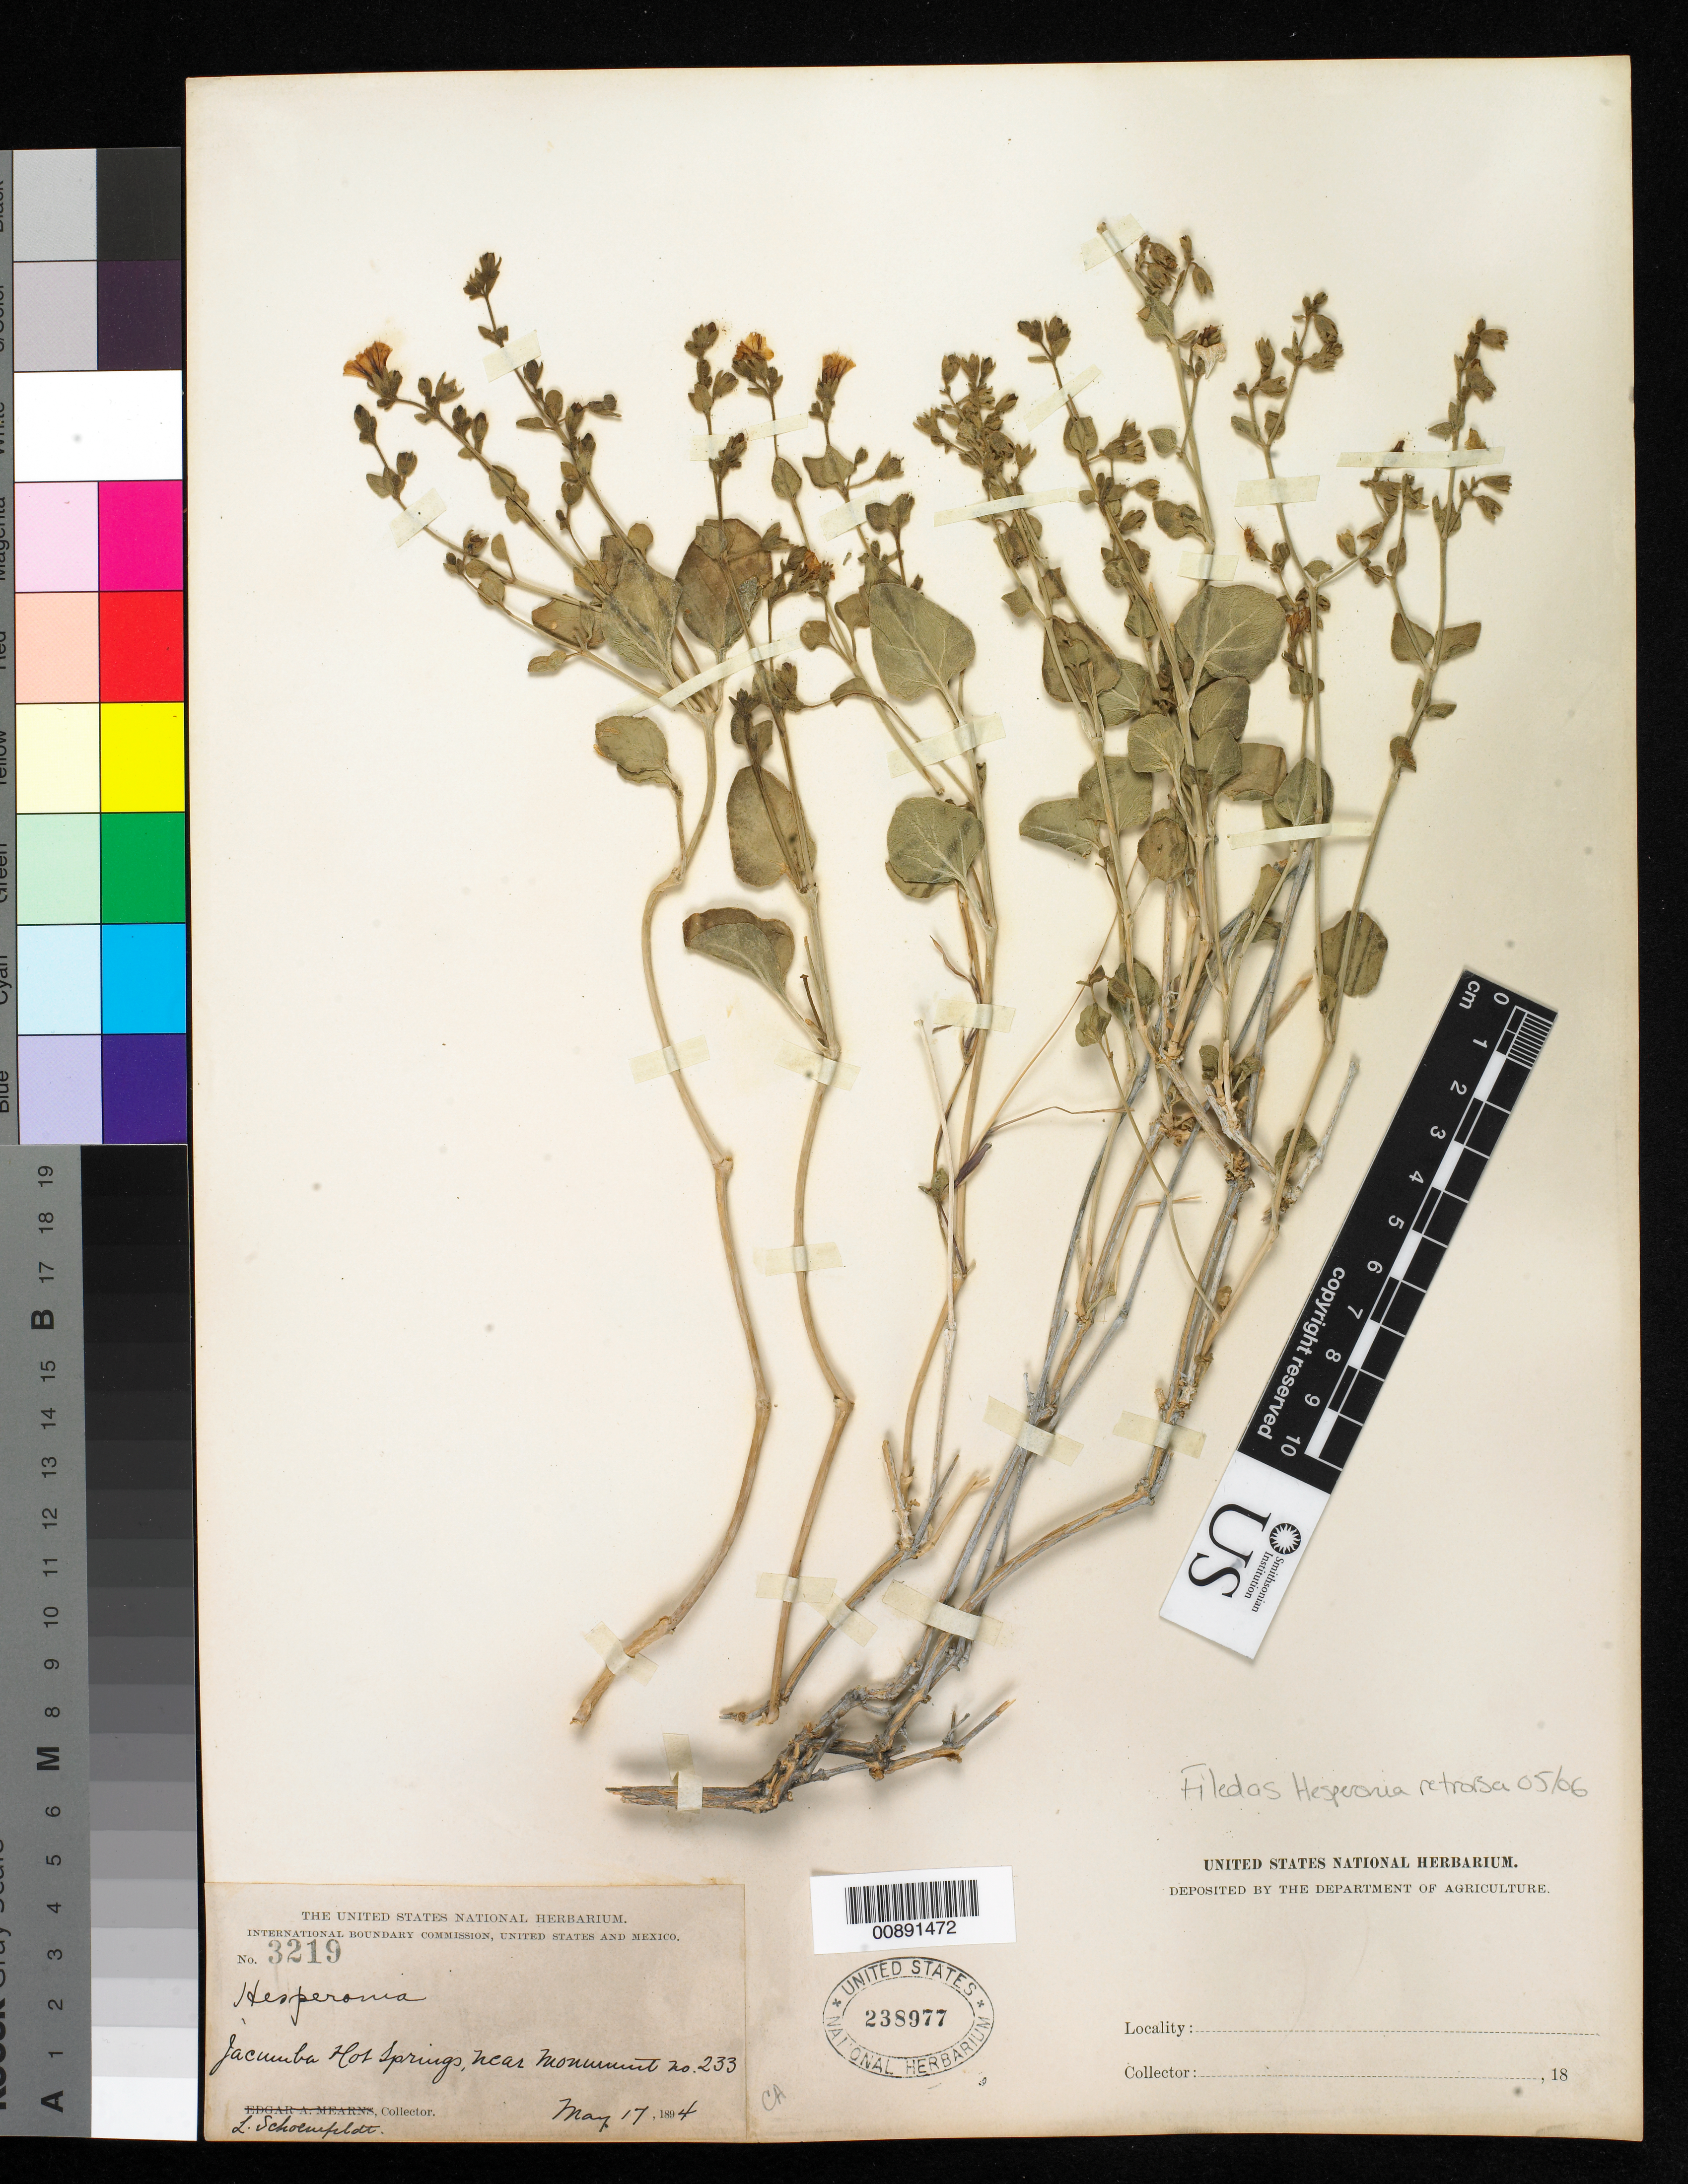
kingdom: Plantae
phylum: Tracheophyta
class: Magnoliopsida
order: Caryophyllales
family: Nyctaginaceae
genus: Hesperonia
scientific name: Hesperonia retrorsa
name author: (A. Heller) Standl.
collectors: L. Schoenfeldt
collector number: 3219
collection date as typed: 17 May 1894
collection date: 1894-05-17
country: United States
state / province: California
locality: Jacumba Hot Springs, near Monument 233.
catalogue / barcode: US 238977